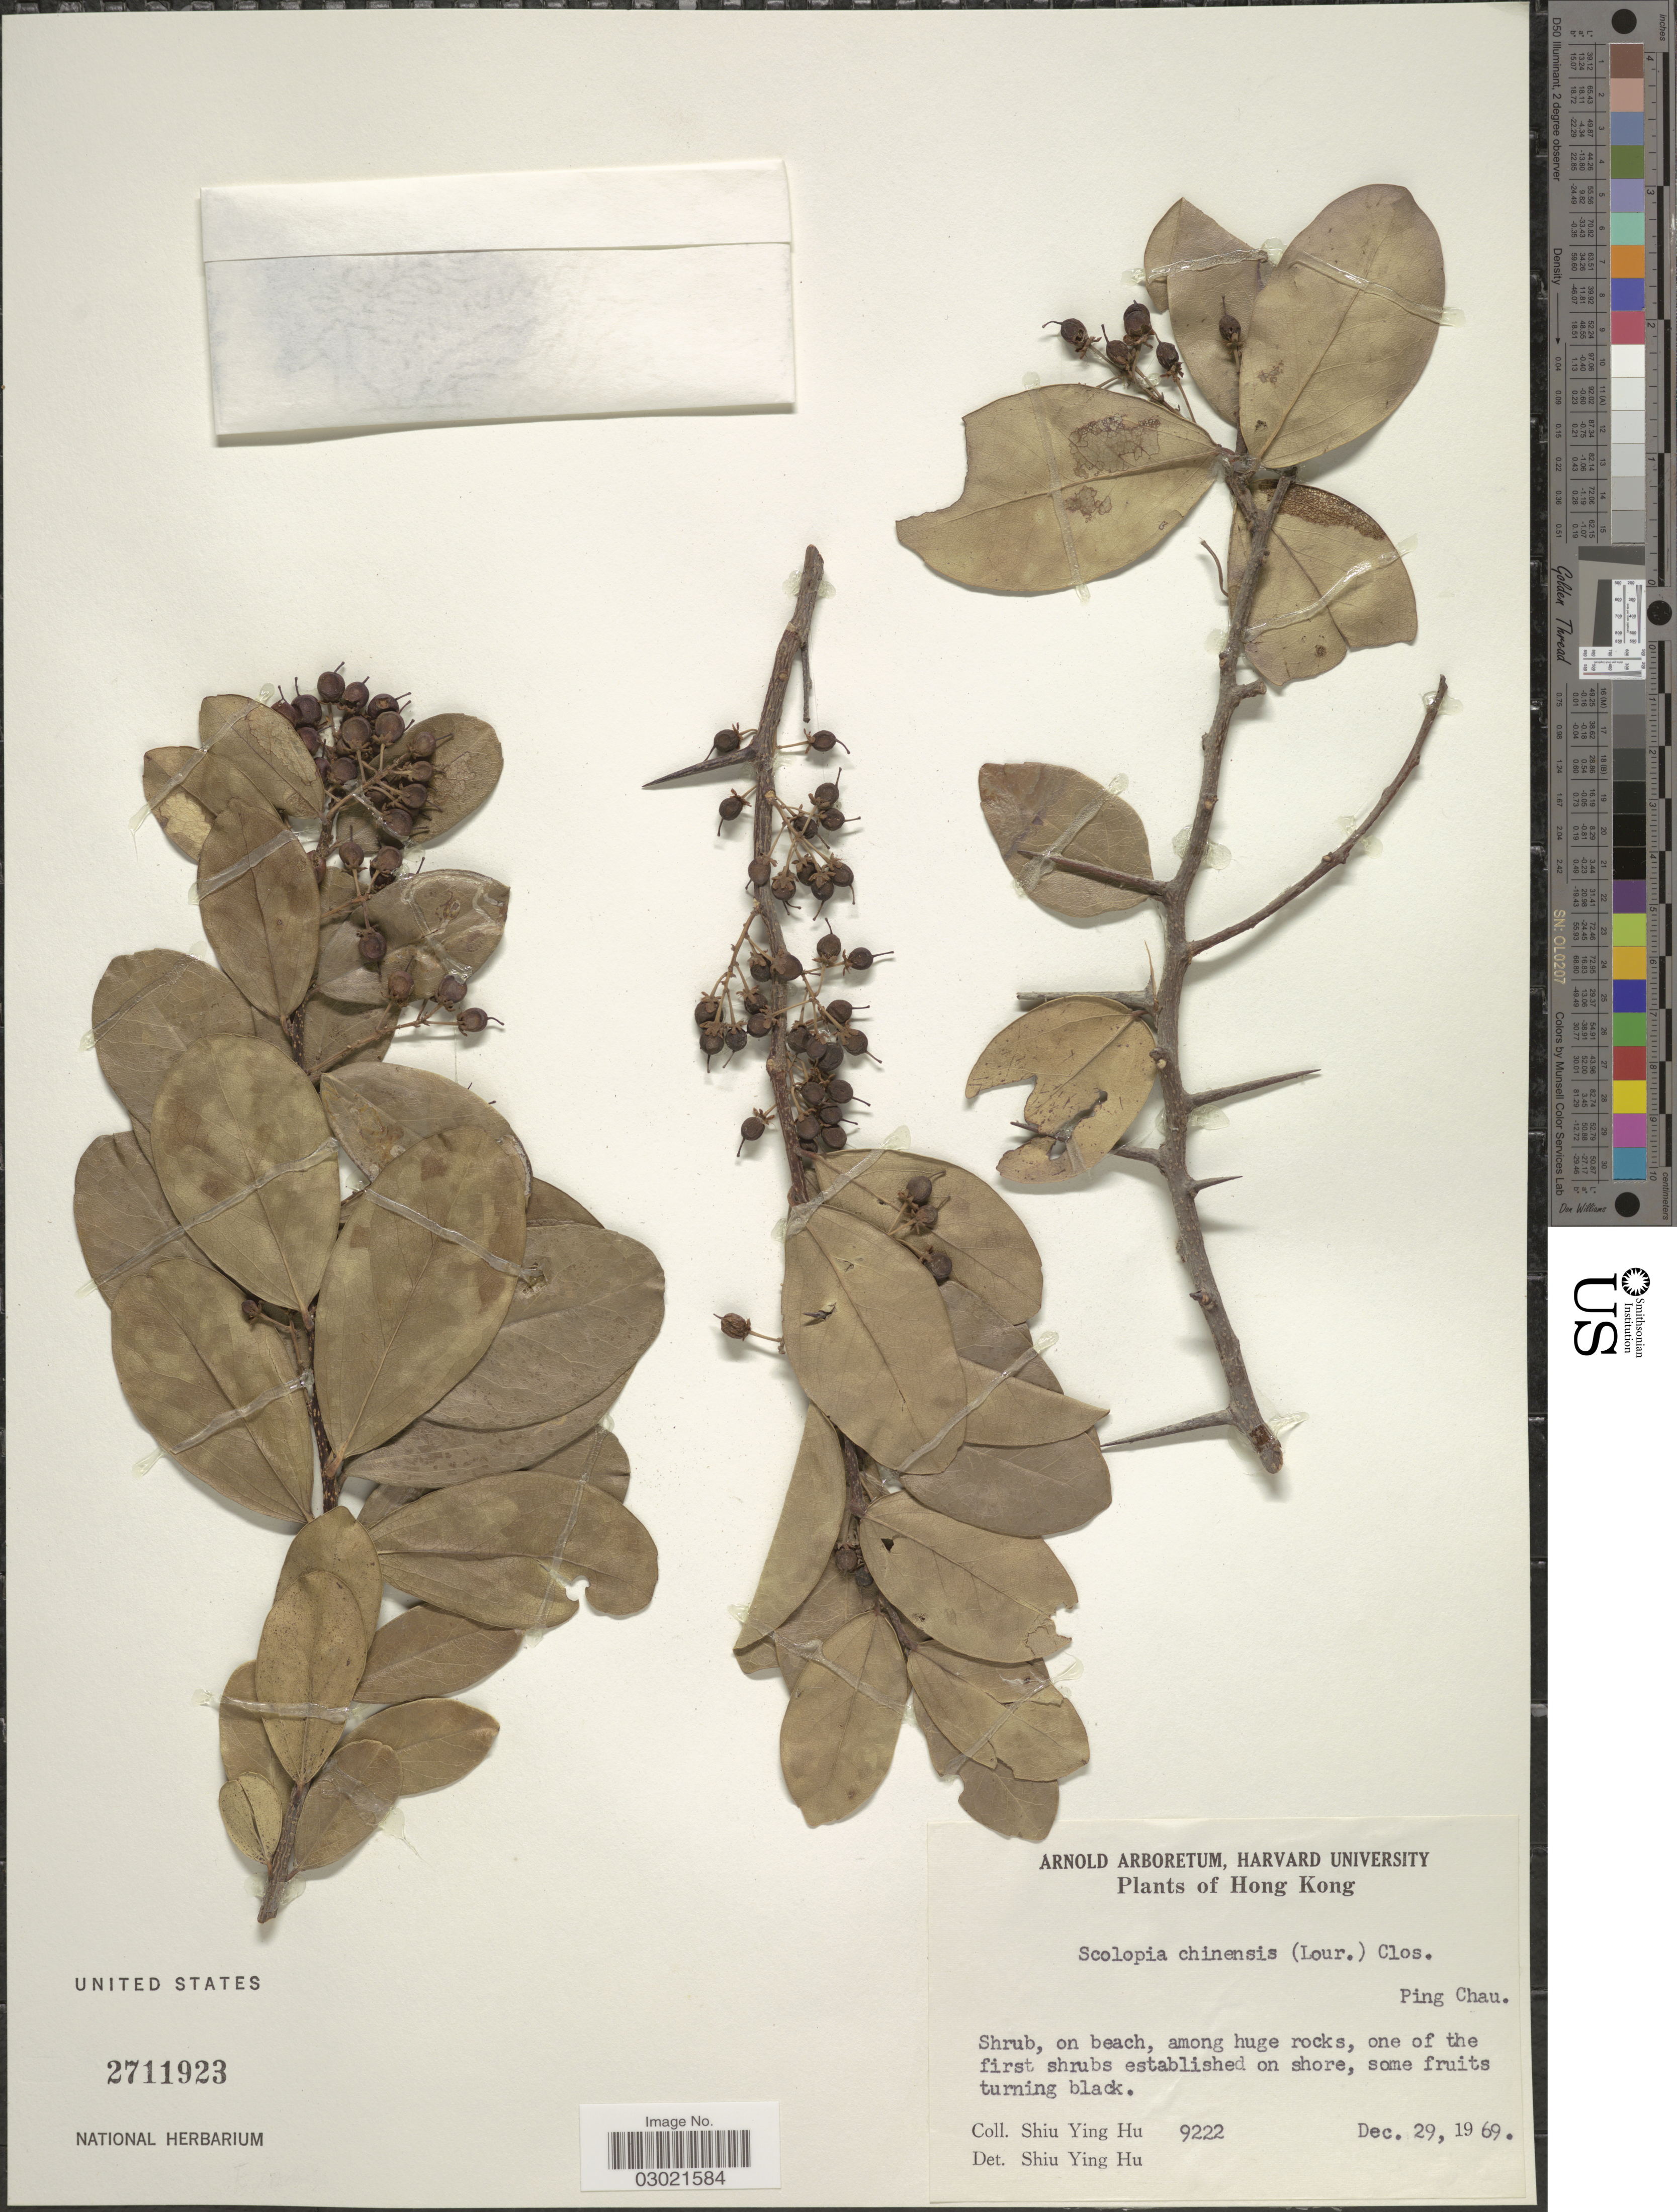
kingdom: Plantae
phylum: Tracheophyta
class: Magnoliopsida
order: Malpighiales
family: Salicaceae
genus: Scolopia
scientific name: Scolopia chinensis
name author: (Lour.) Clos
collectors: S. Y. Hu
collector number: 9222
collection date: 1969-12-29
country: China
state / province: Hong Kong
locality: Ping Chau.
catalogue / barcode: US 2711923